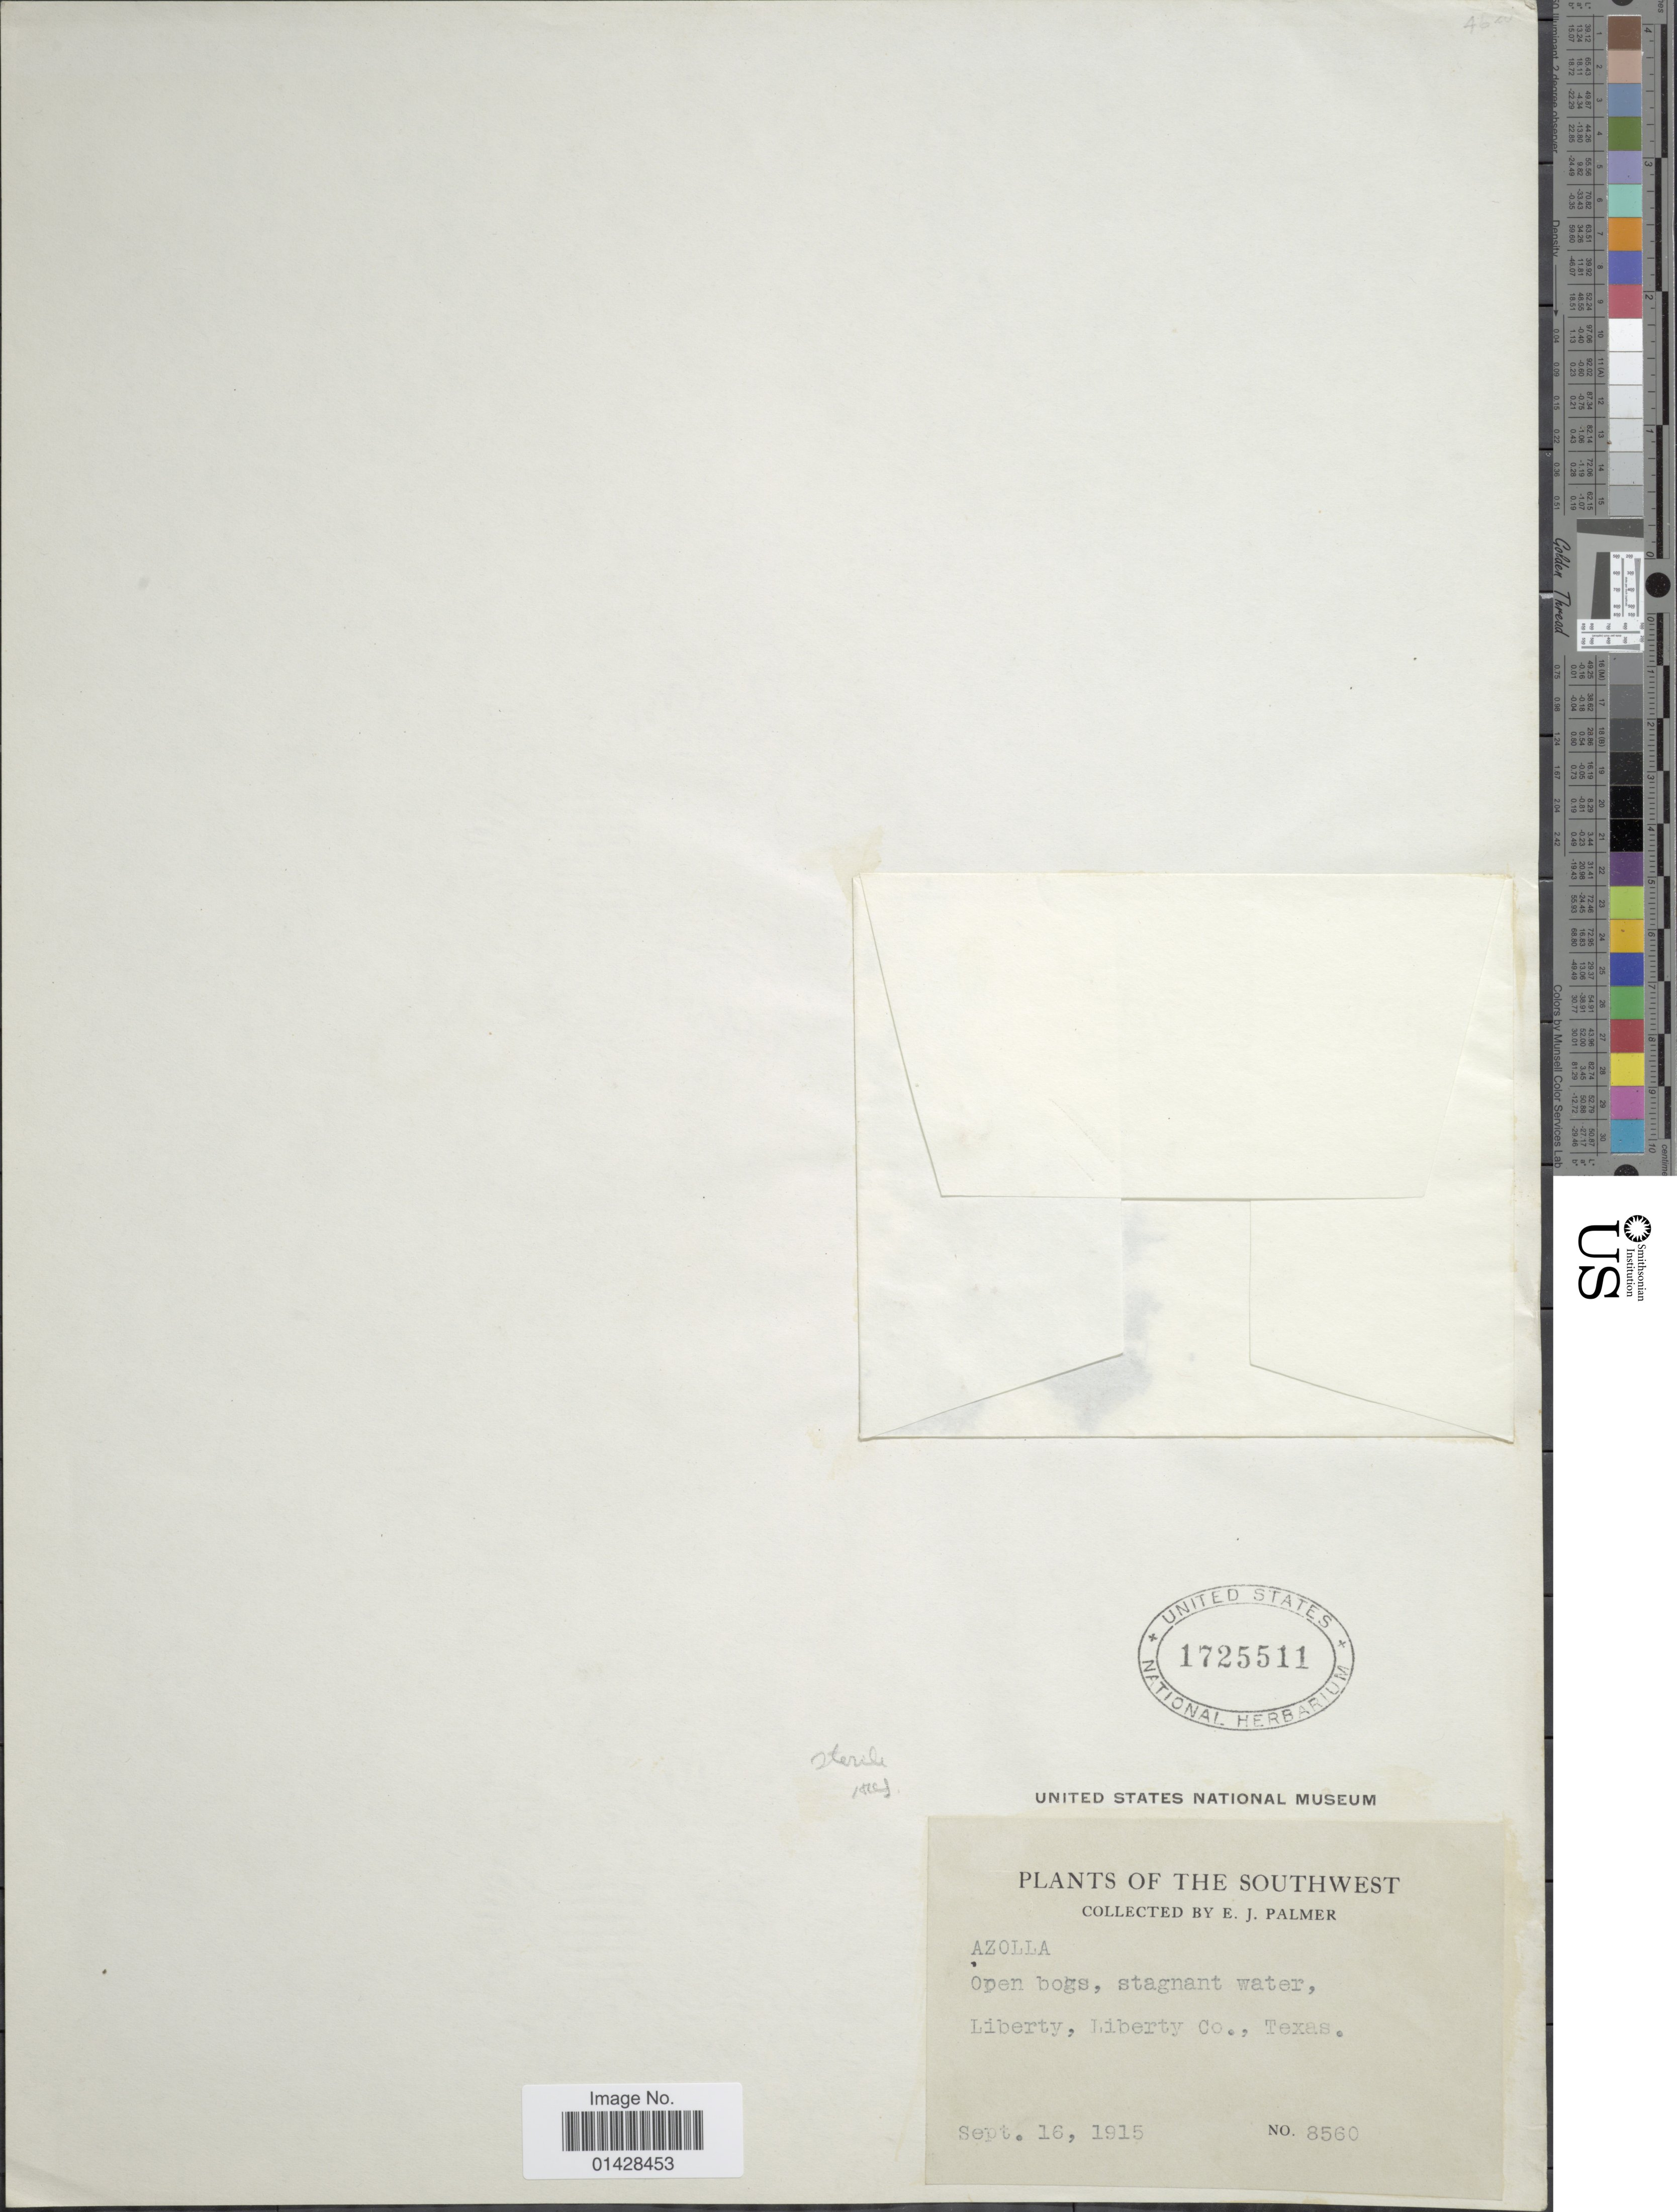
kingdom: Plantae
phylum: Tracheophyta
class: Polypodiopsida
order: Salviniales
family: Salviniaceae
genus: Azolla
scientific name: Azolla sp.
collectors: E. J. Palmer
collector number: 8560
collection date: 1915-09-16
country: United States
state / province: Texas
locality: Open bogs, stagnant water, Liberty, Liberty Co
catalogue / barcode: US 1725511